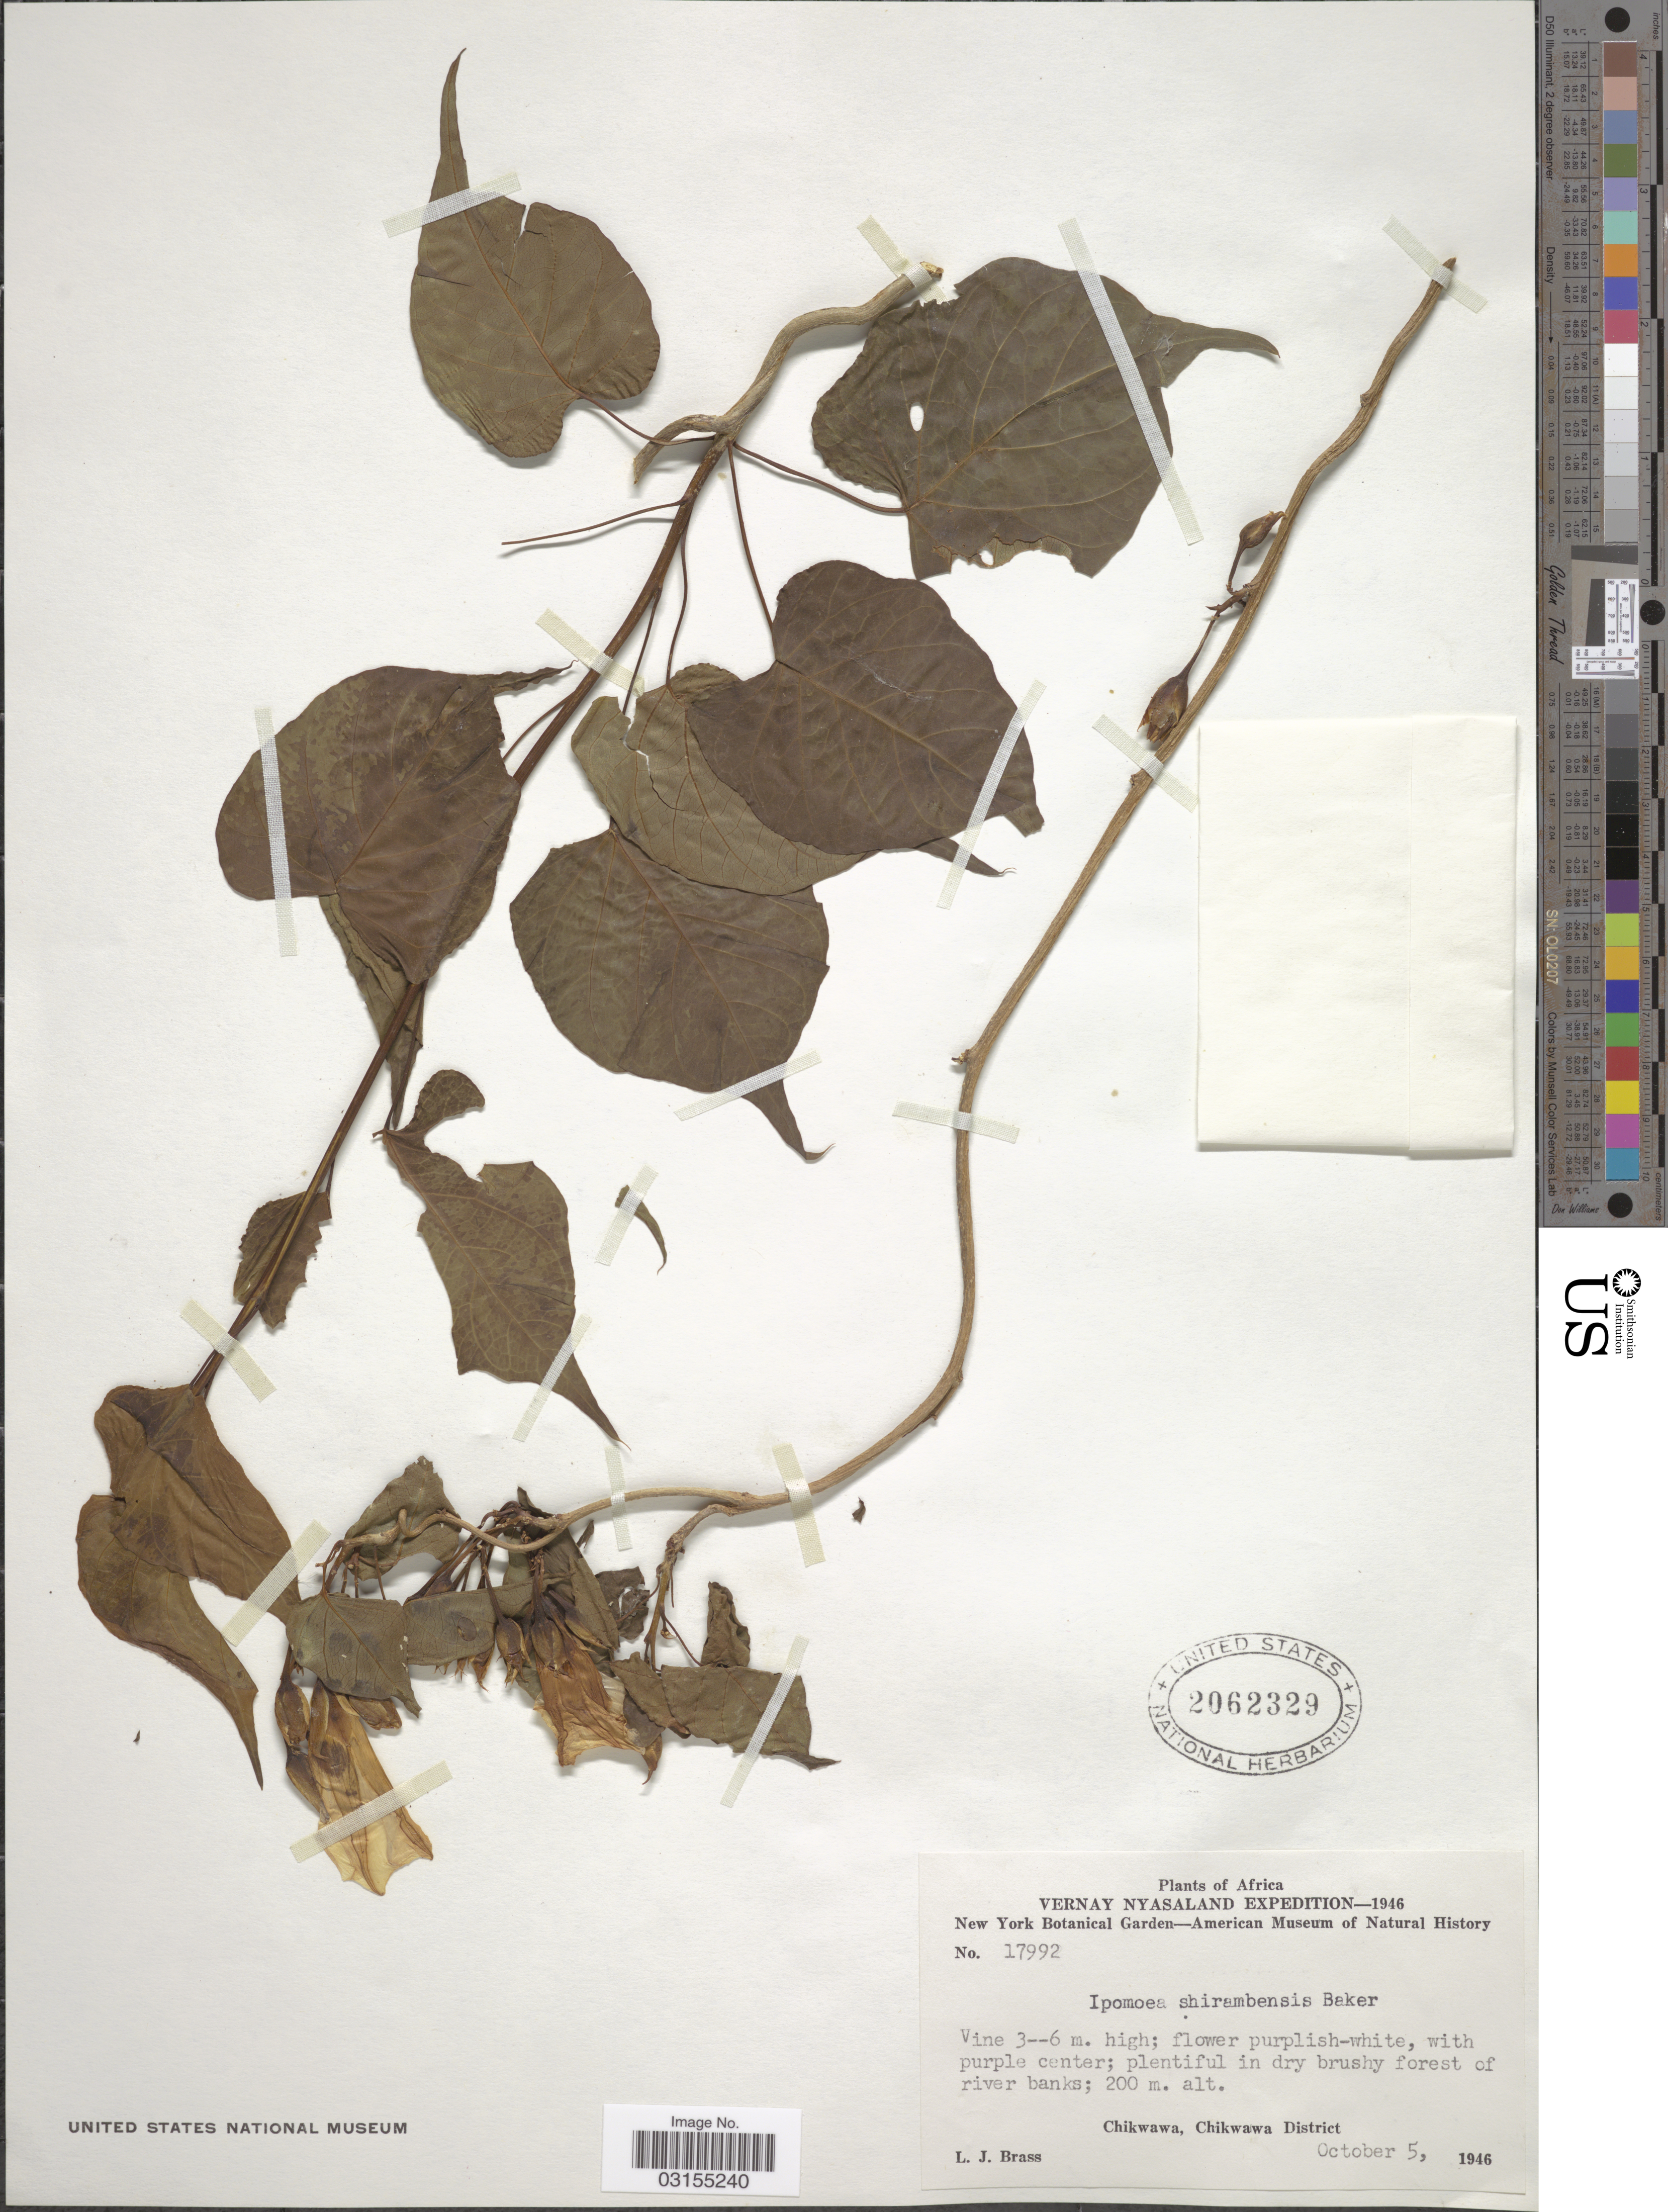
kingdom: Plantae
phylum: Tracheophyta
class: Magnoliopsida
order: Solanales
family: Convolvulaceae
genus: Ipomoea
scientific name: Ipomoea shirambensis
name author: Baker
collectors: L. J. Brass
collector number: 17992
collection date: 1946-10-05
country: Malawi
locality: Vernay Nyasaland. Chikwaea, Chikwawa District.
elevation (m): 200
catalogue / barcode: US 2062329